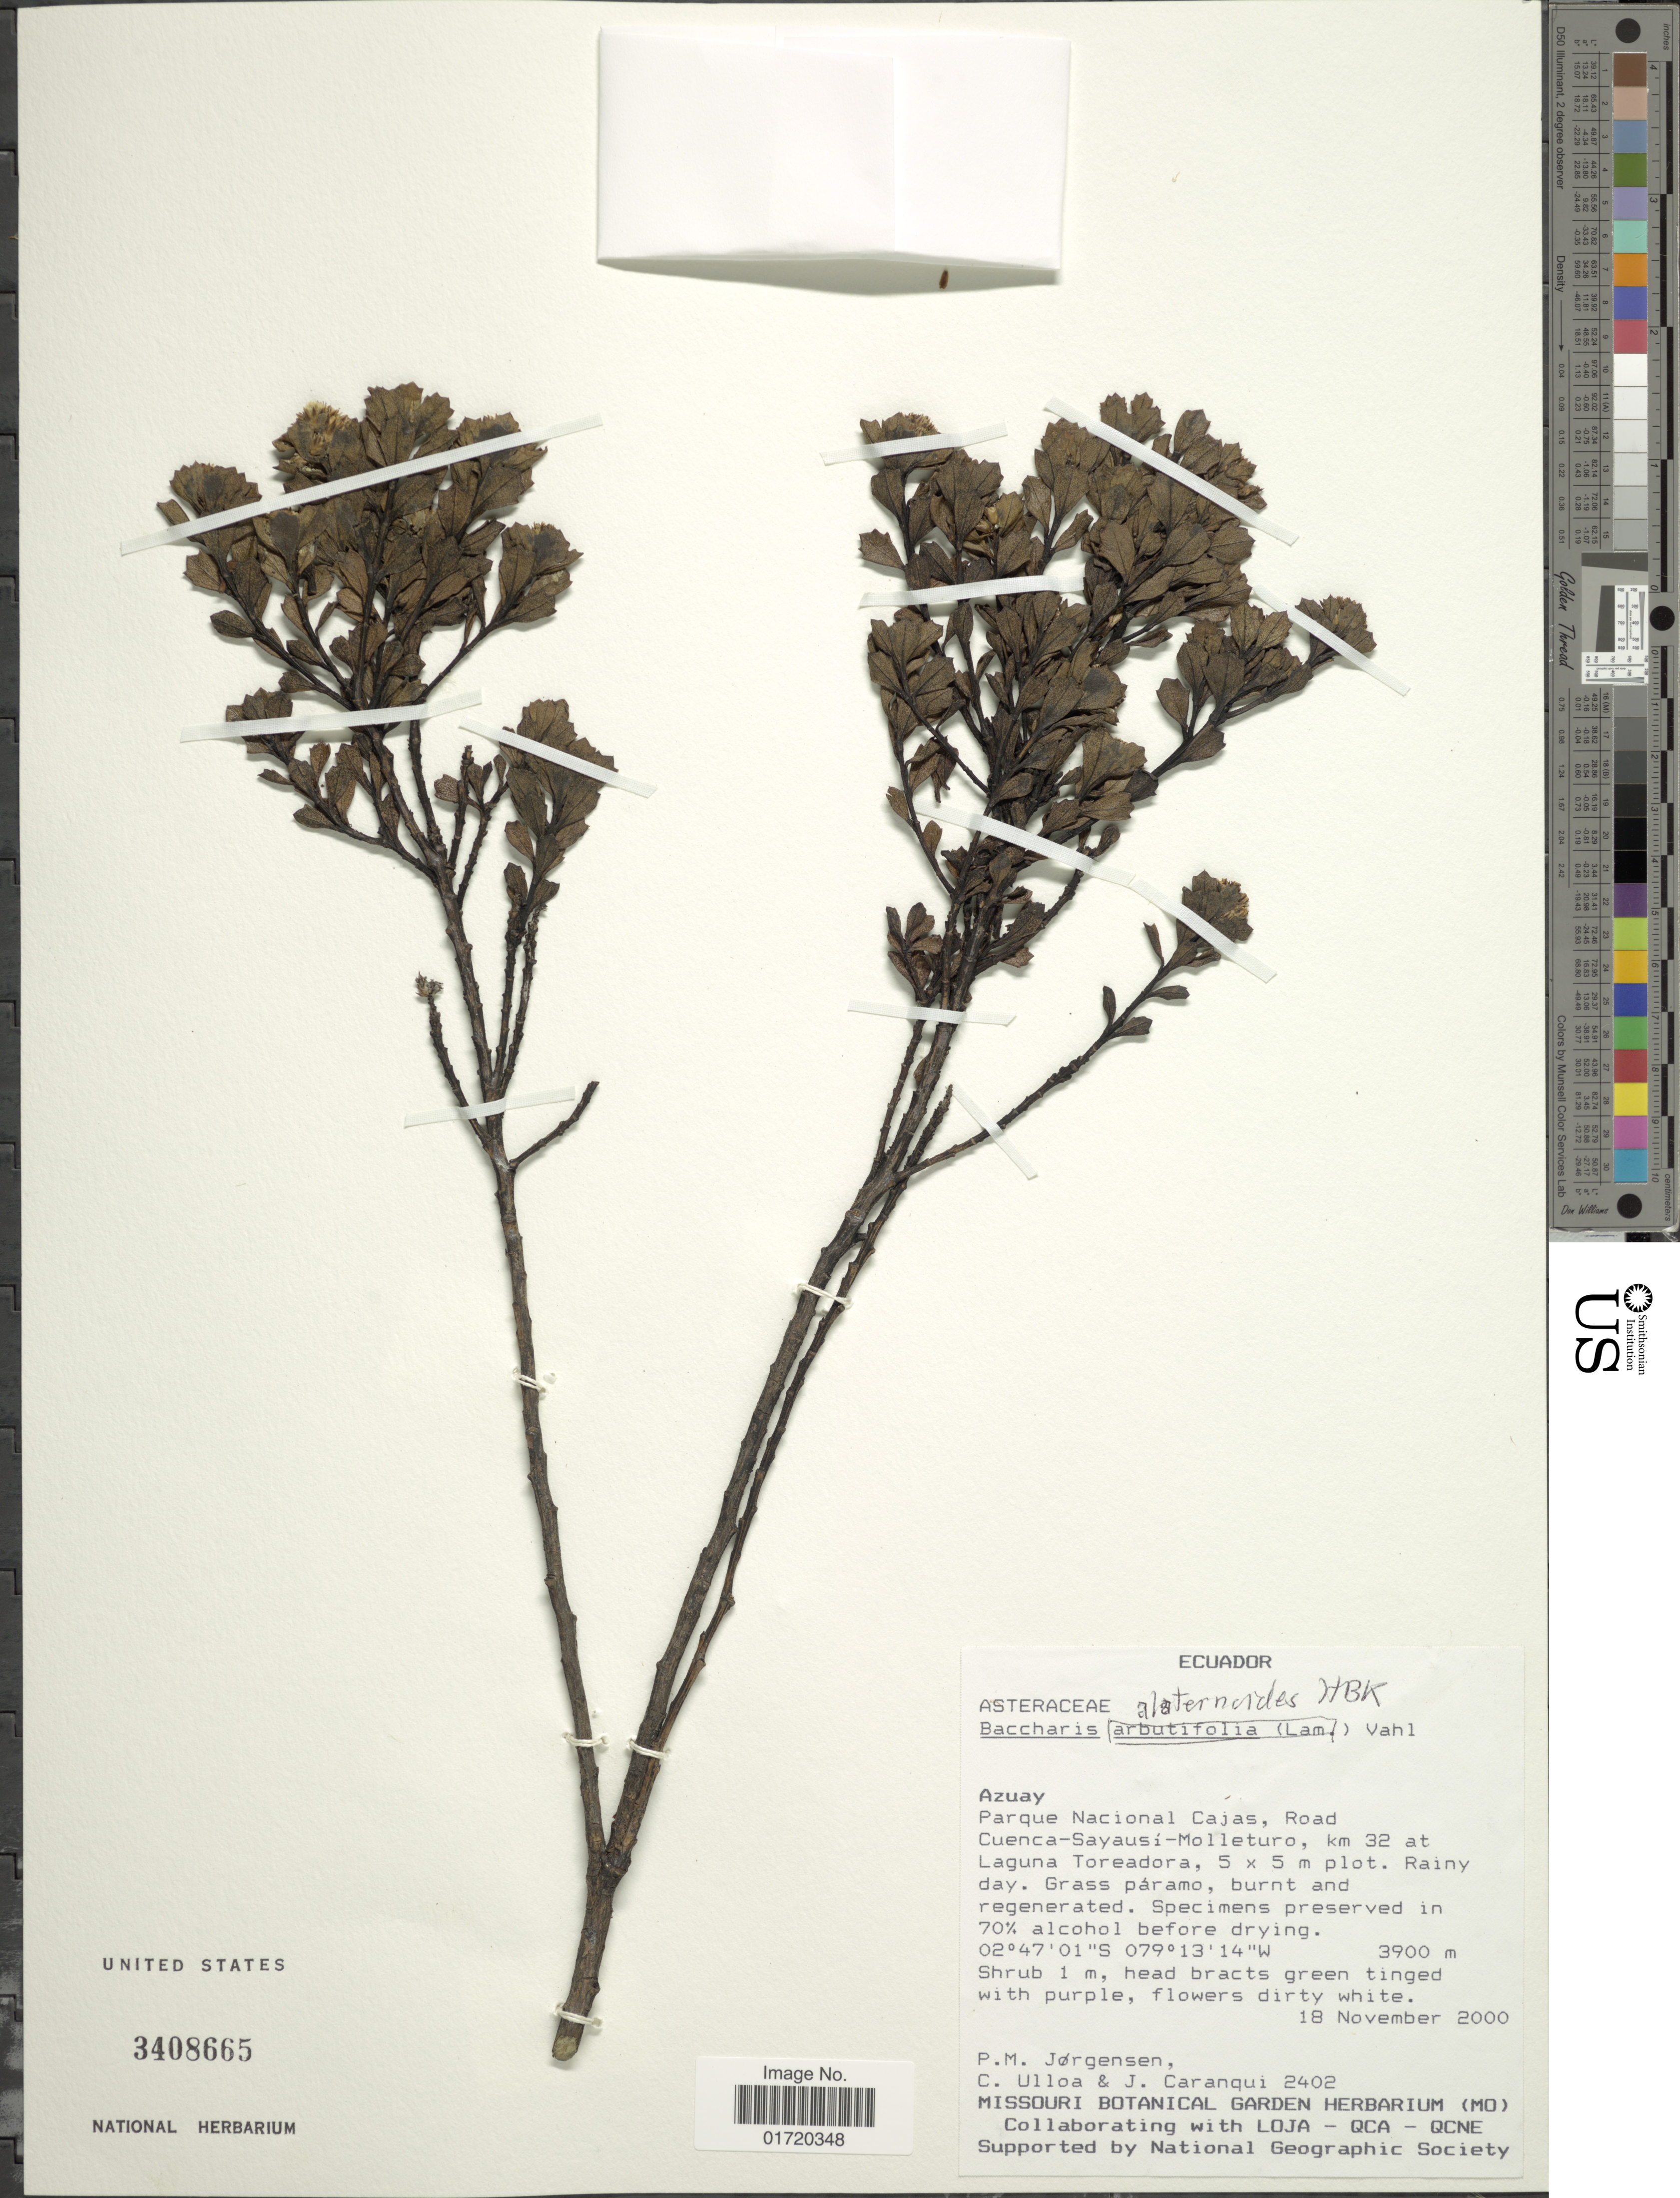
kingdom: Plantae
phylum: Tracheophyta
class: Magnoliopsida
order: Asterales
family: Asteraceae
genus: Baccharis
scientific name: Baccharis alaternoides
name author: Kunth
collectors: P. M. Jørgensen, C. Ulloa & J. Caranqui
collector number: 2402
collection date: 2000-11-18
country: Ecuador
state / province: Azuay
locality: Parque Nacional Cajas, Road Cuenca-Sayausi-Molleturo, km 32 at Laguna Toreadora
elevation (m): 3900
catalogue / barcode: US 3408665